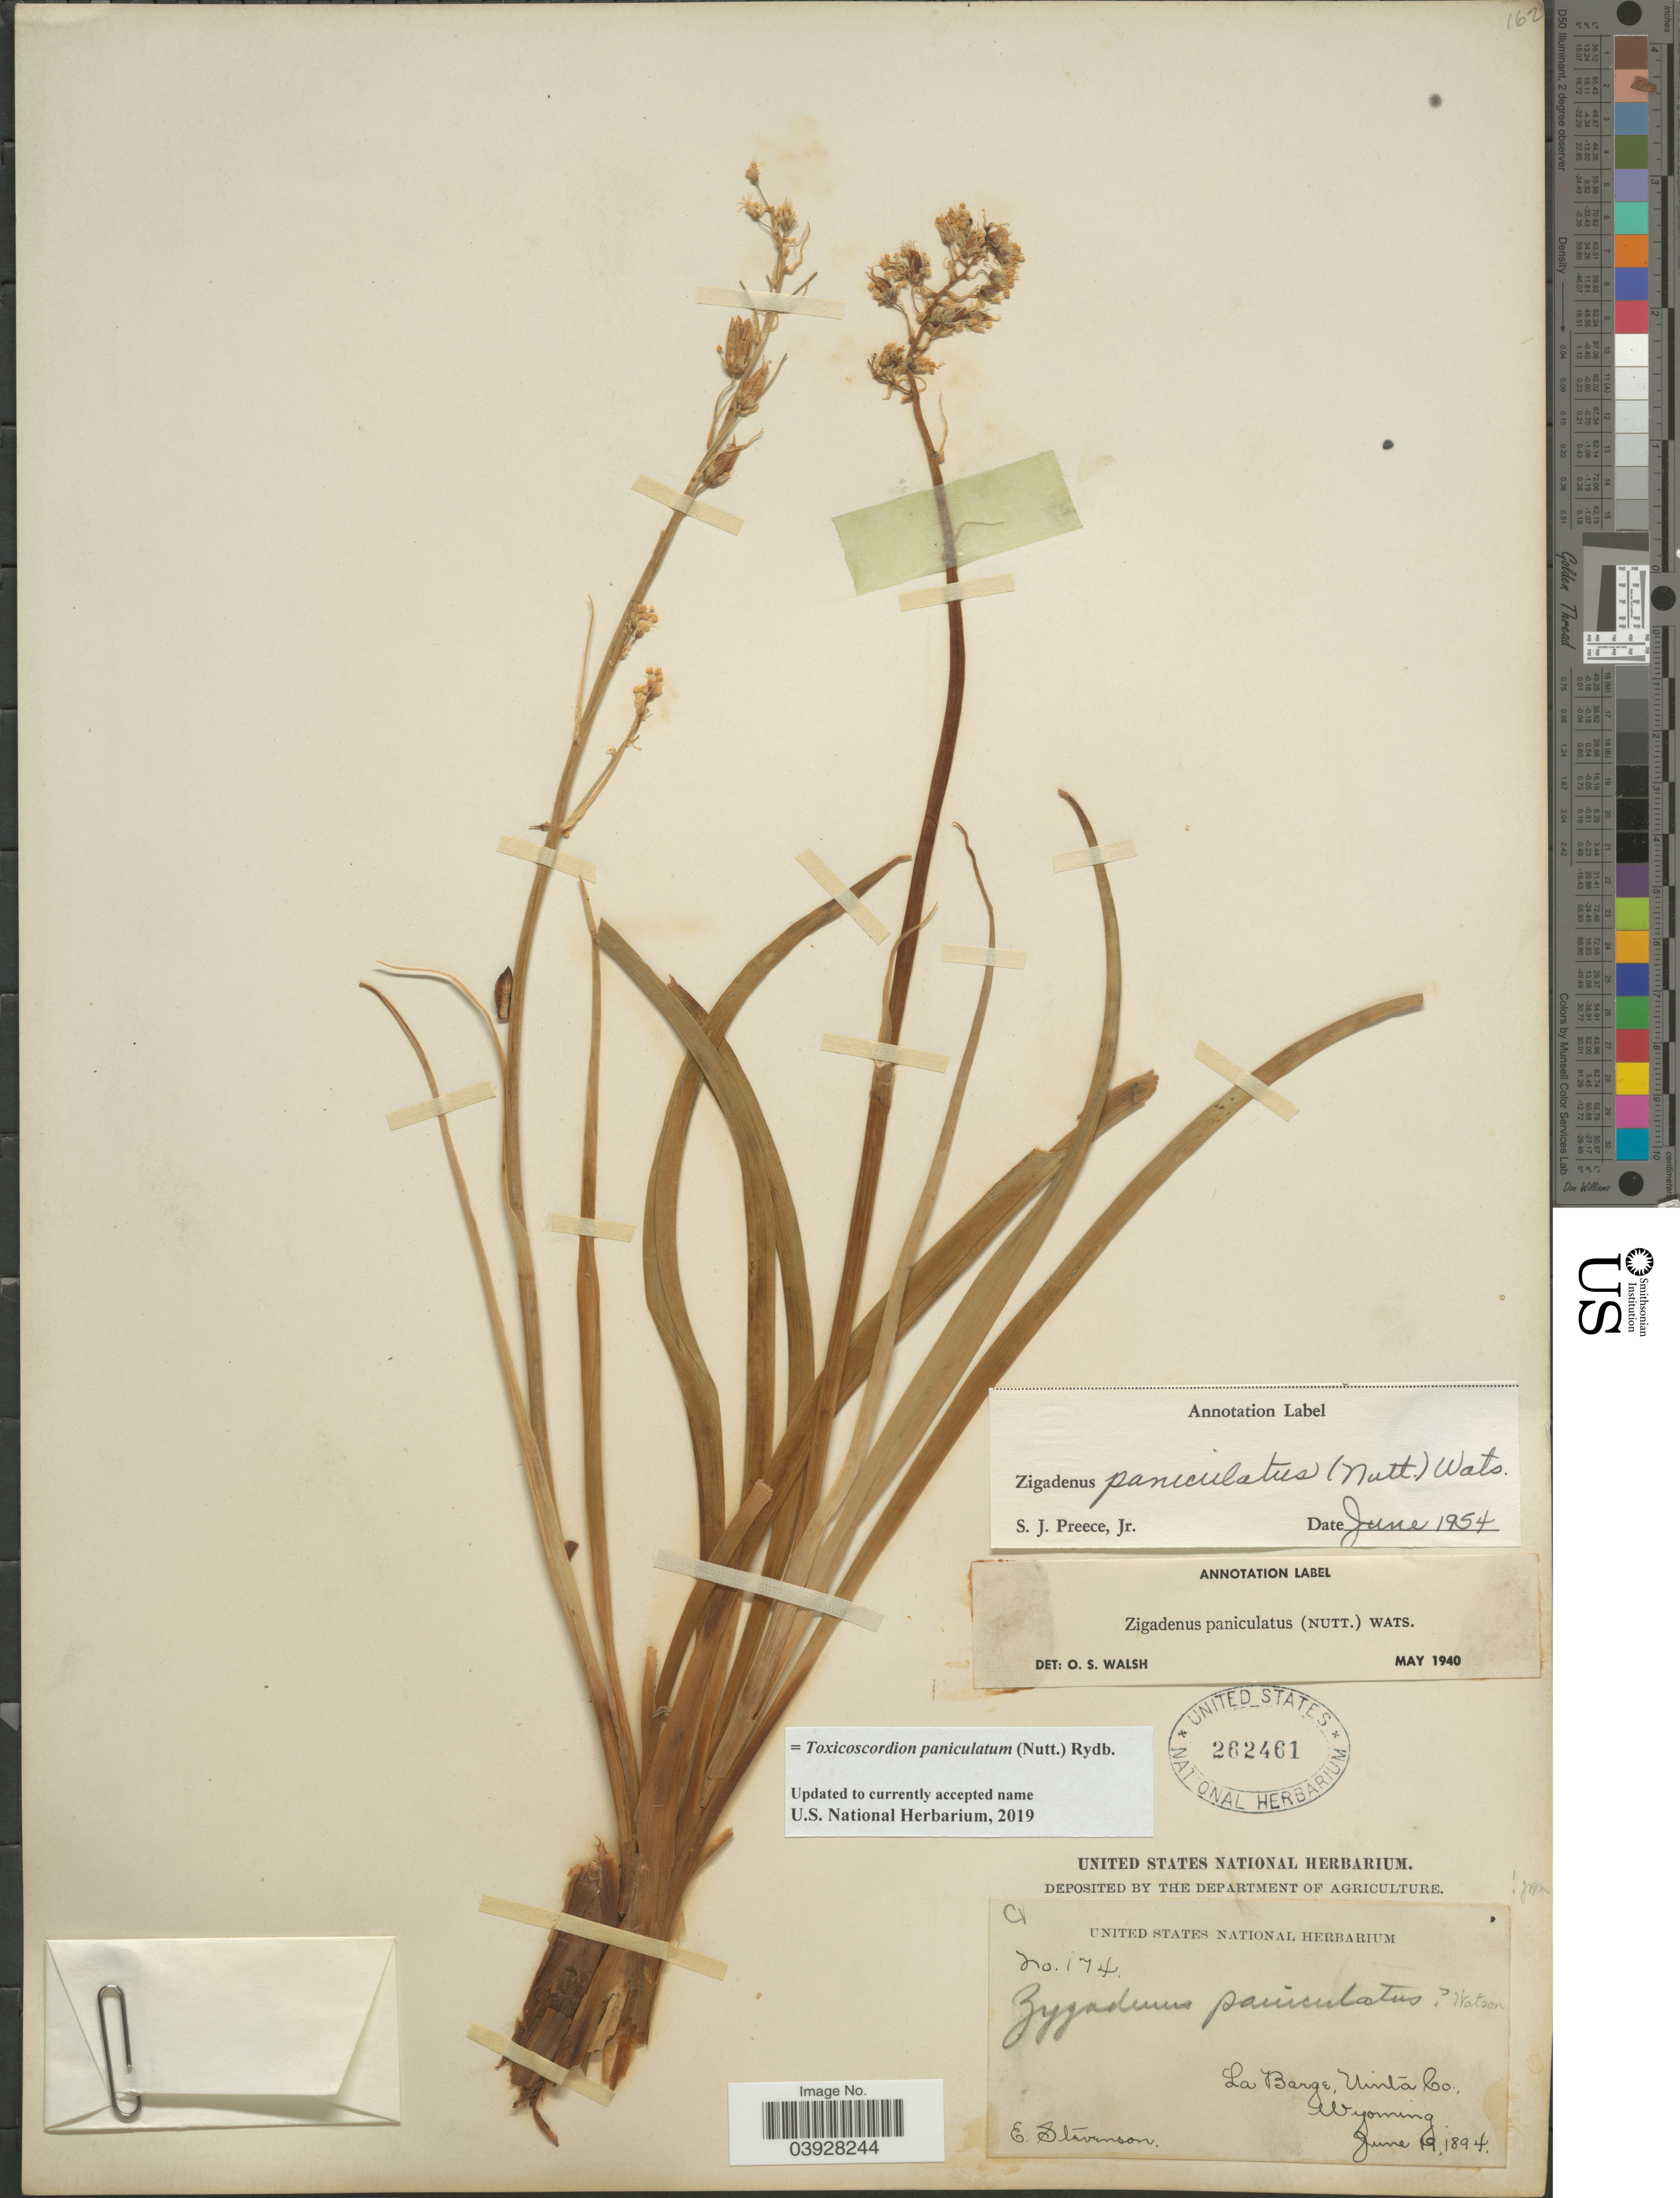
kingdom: Plantae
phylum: Tracheophyta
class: Liliopsida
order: Liliales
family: Melanthiaceae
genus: Toxicoscordion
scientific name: Toxicoscordion paniculatum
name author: (Nutt.) Rydb.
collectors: E. Stevenson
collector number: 174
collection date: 1894-06-19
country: United States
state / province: Wyoming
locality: La Barge, Uinta Co.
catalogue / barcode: US 262461